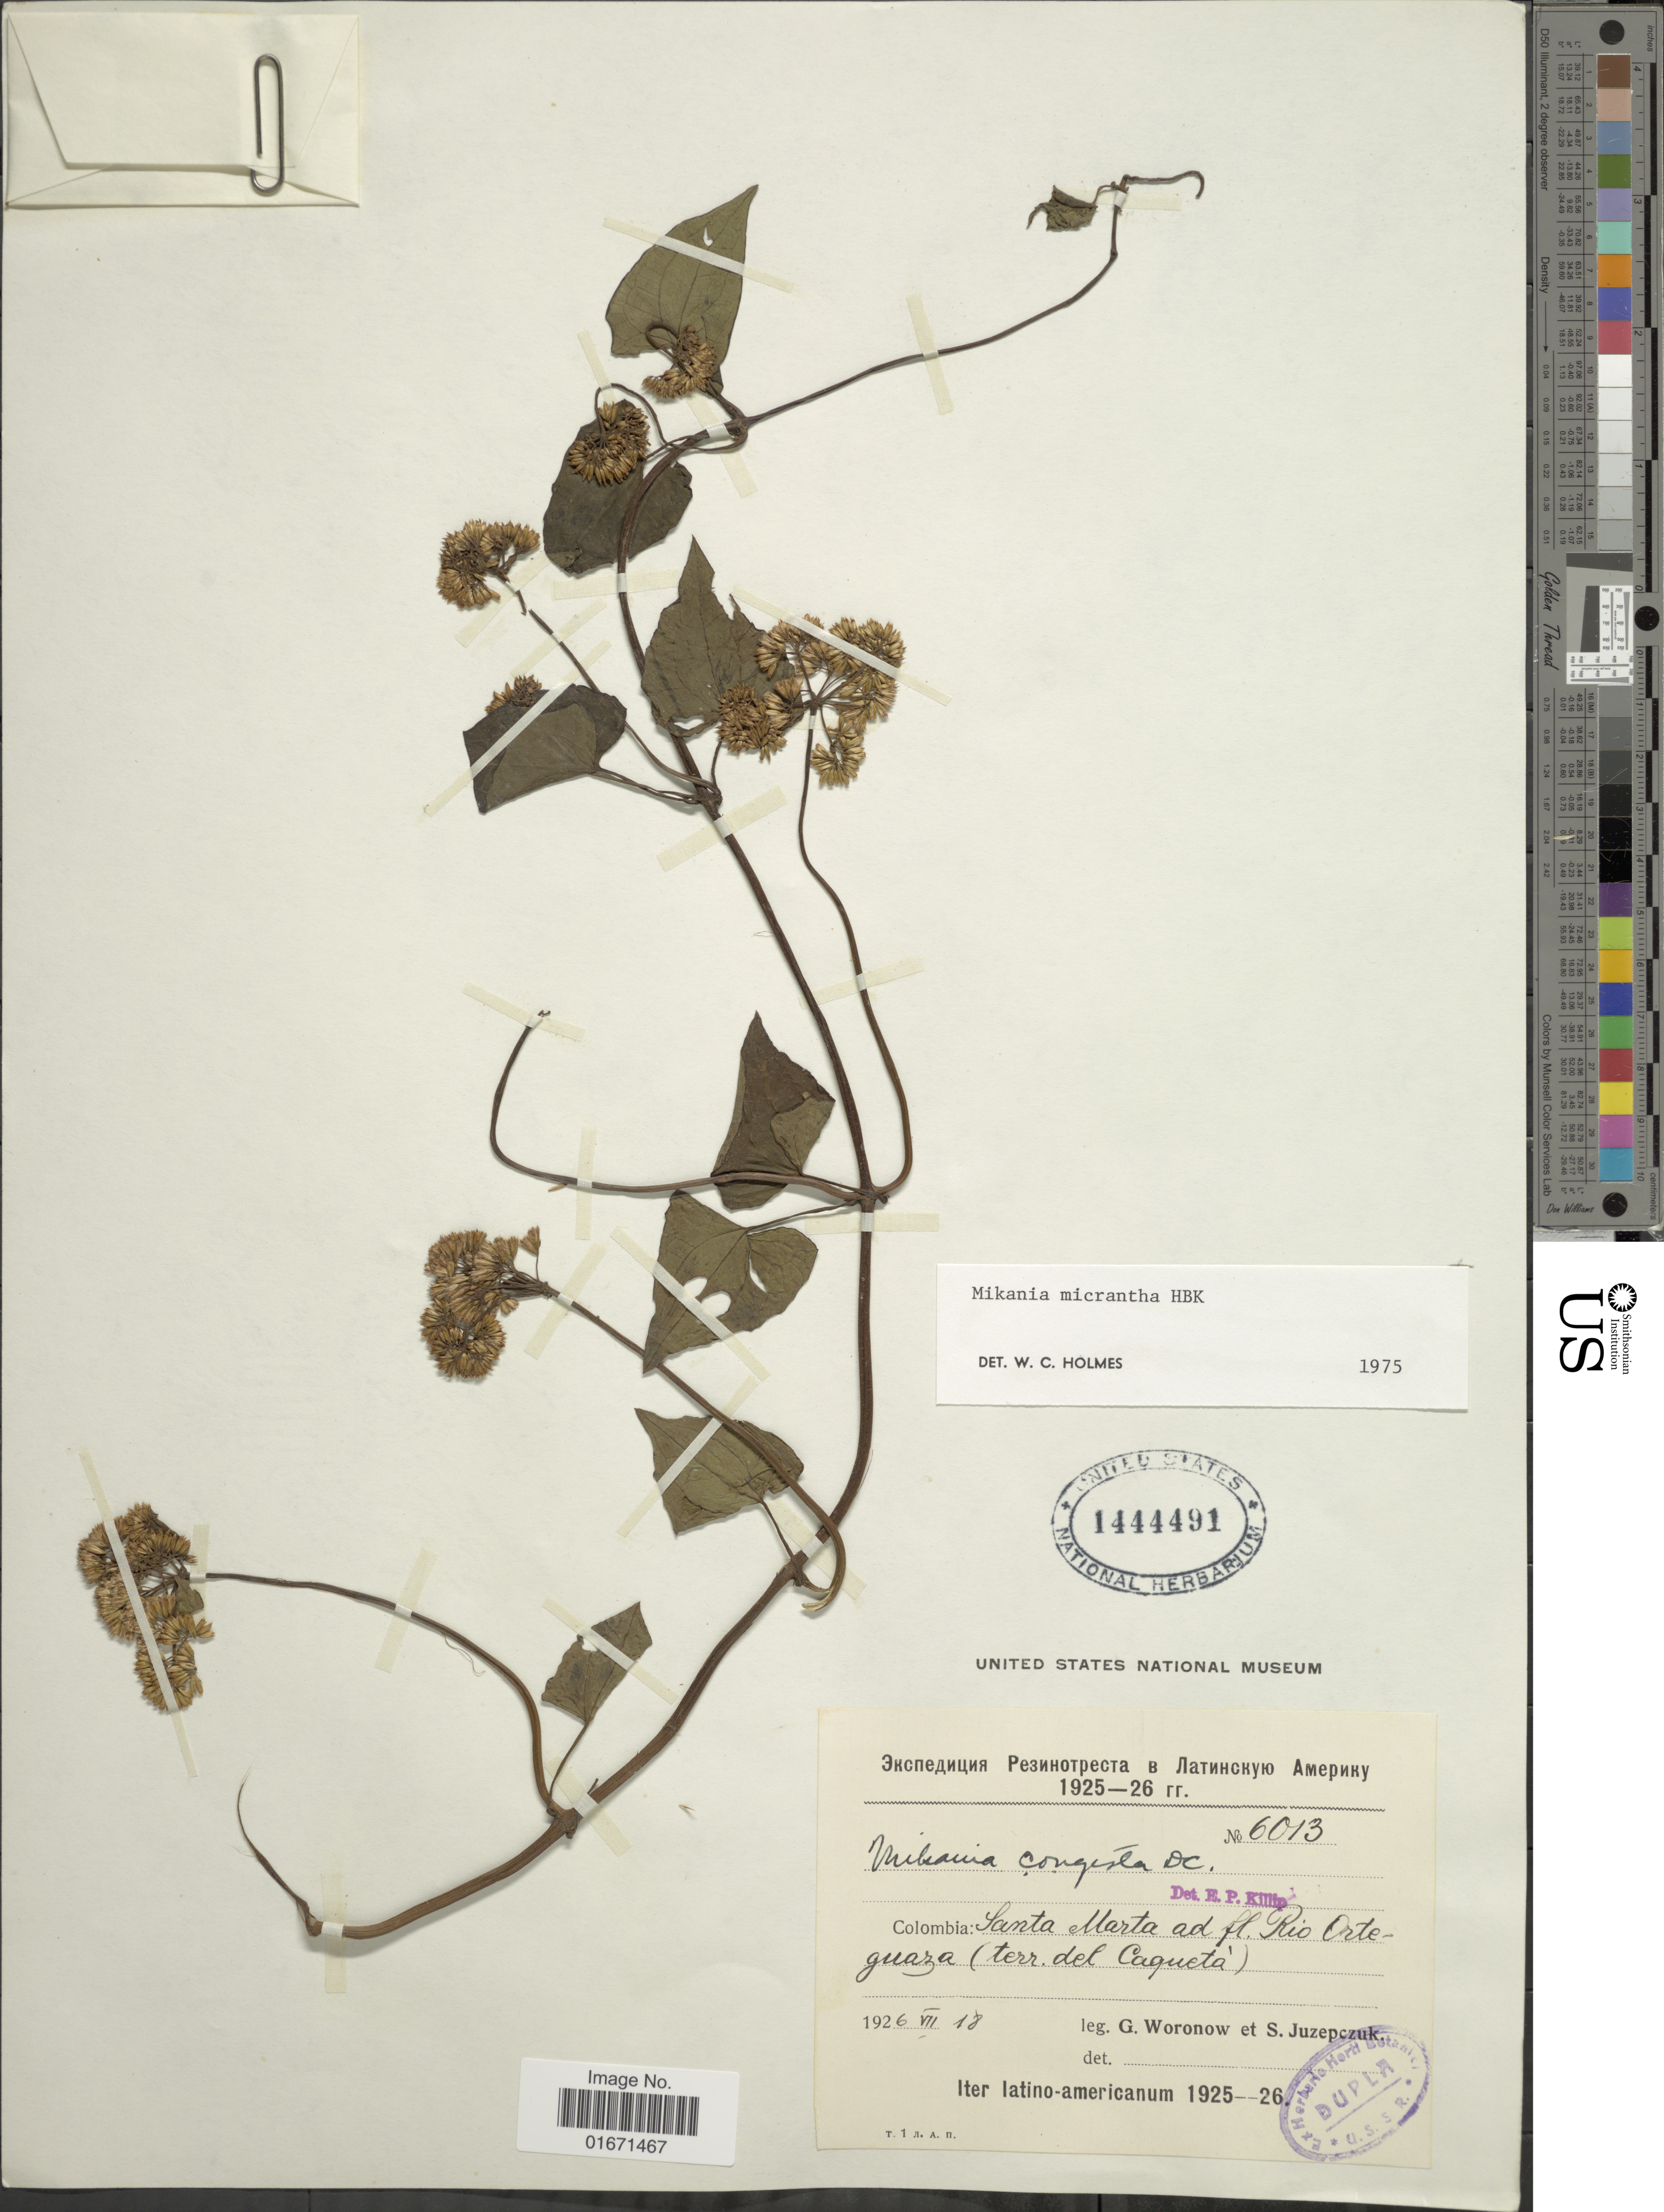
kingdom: Plantae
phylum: Tracheophyta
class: Magnoliopsida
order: Asterales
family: Asteraceae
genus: Mikania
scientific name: Mikania micrantha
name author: Kunth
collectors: G. Woronow & S. V. Juzepczuk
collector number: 6013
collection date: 1926-07-18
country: Colombia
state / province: Caquetá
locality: Colombia: Santa Marta ad fl. Rio Orteguaza (terr. del Caquetá)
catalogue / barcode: US 1444491